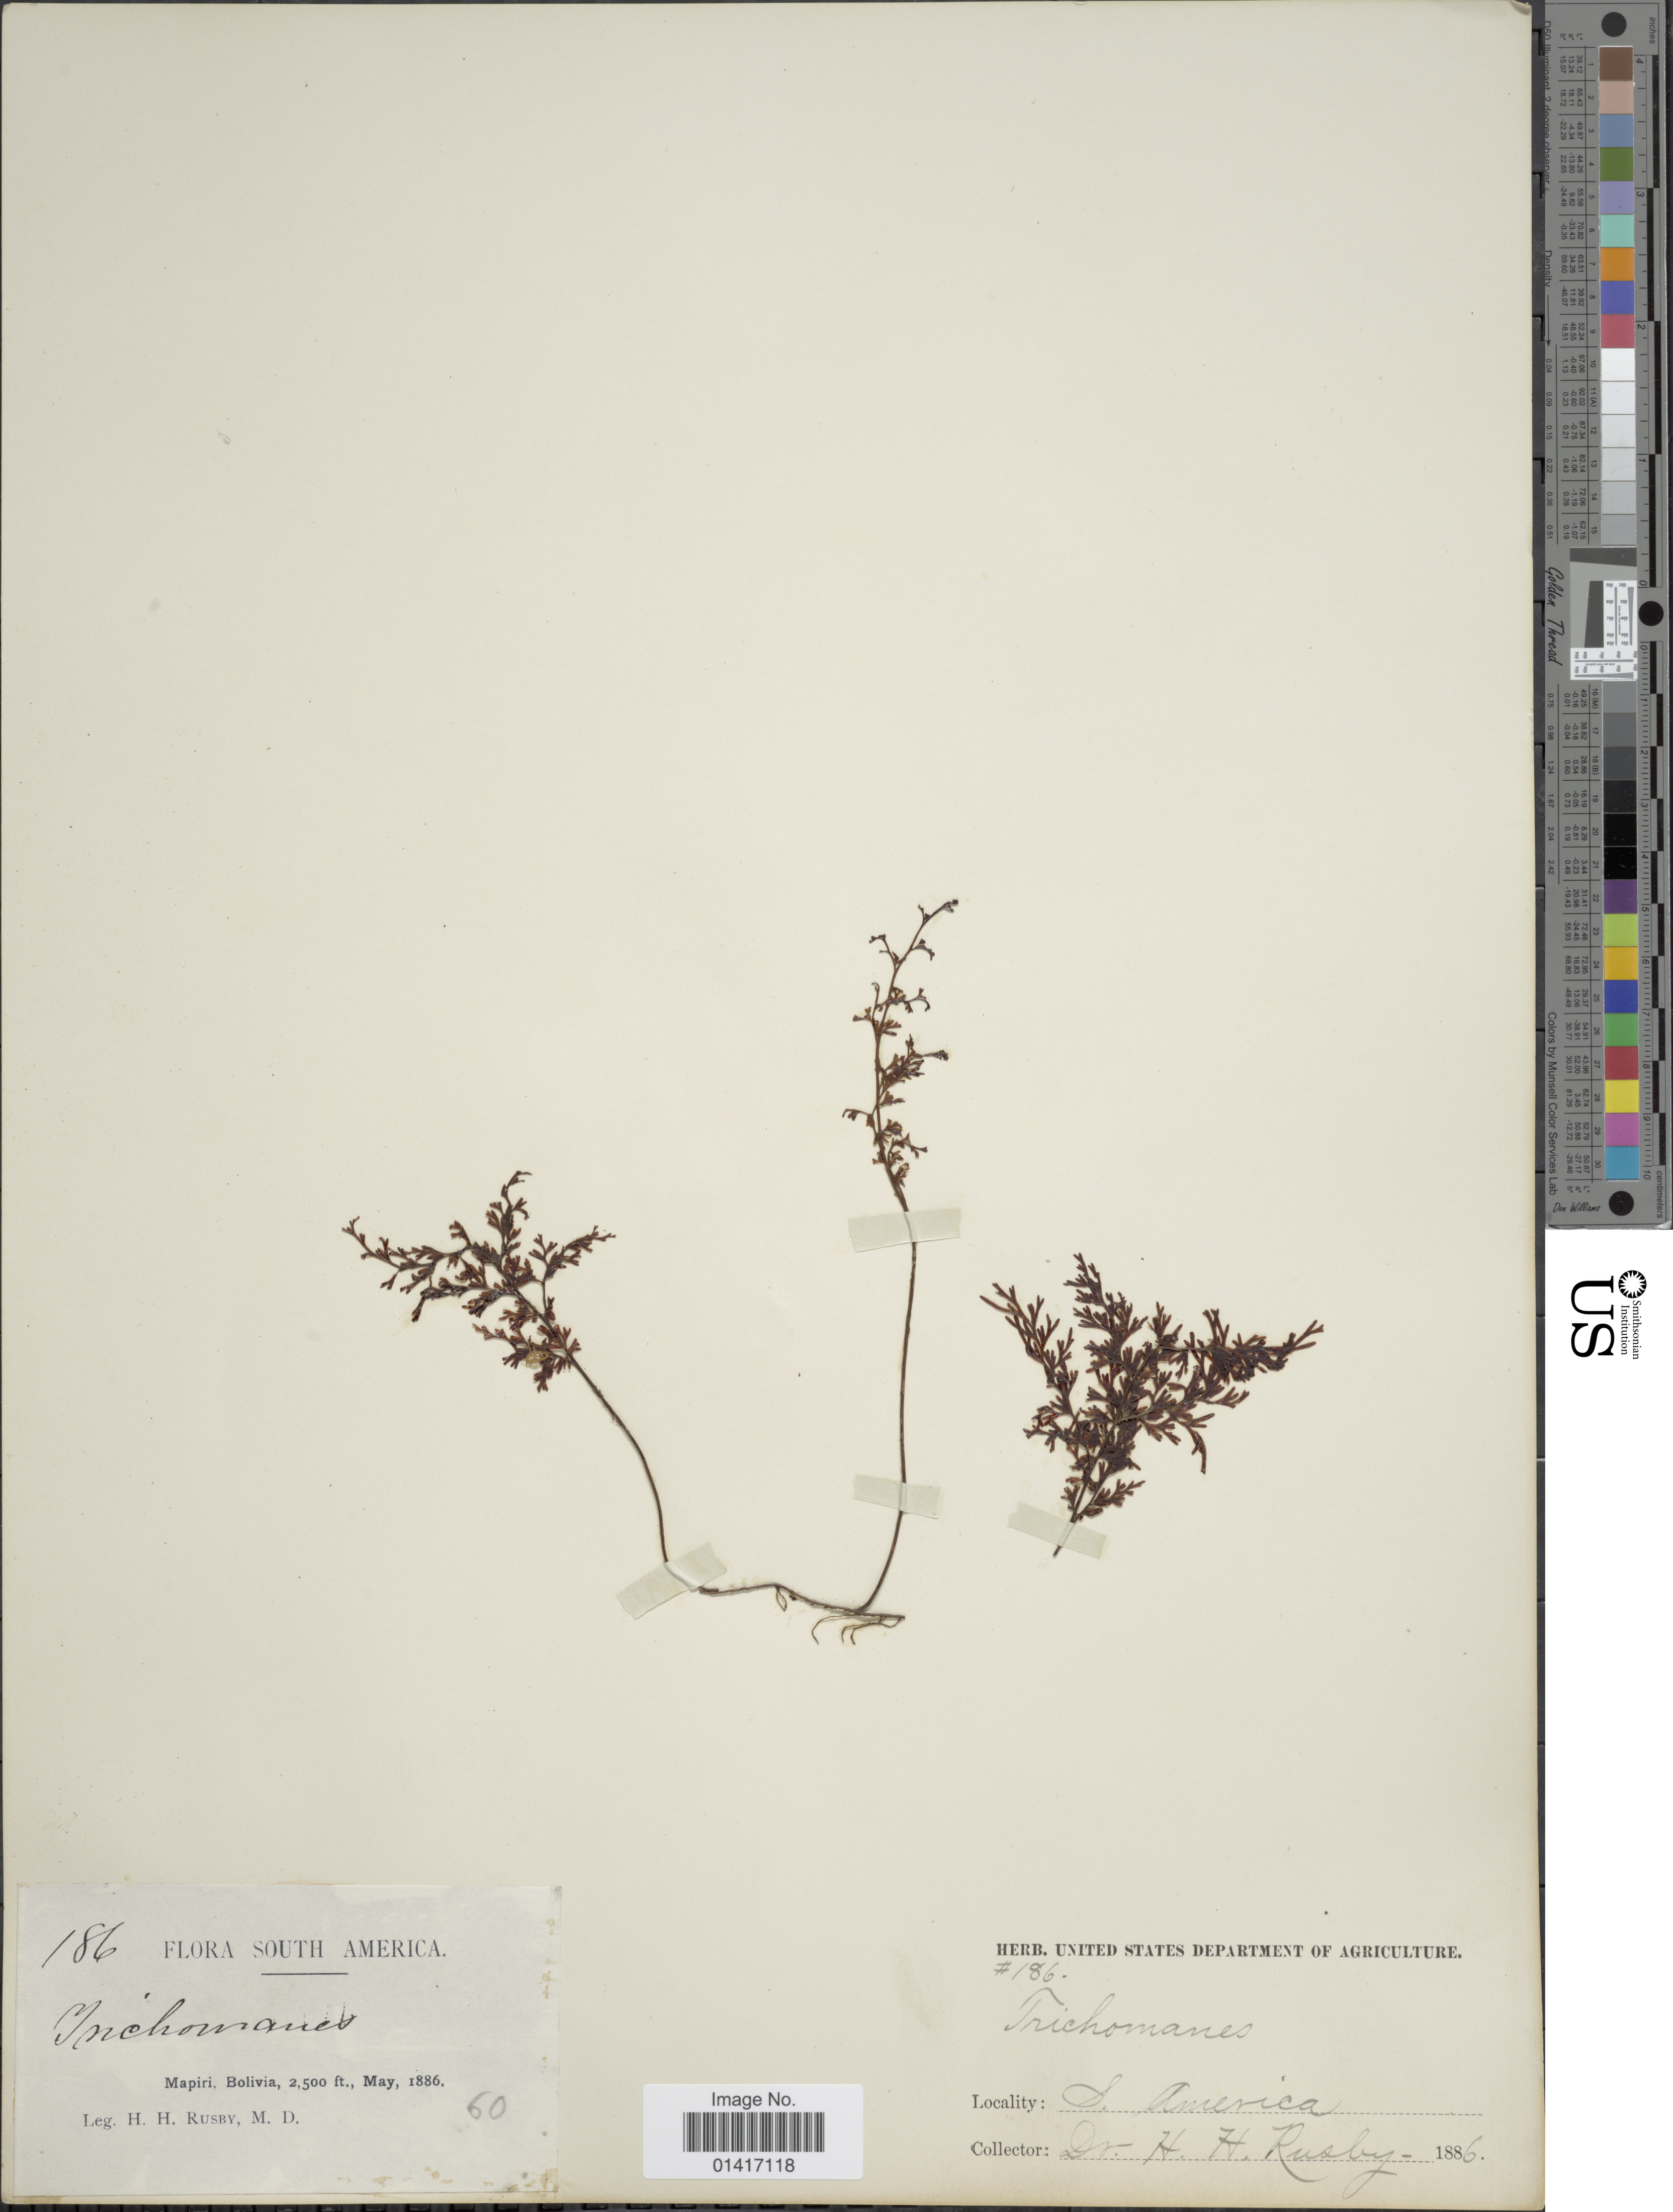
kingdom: Plantae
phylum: Tracheophyta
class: Polypodiopsida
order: Hymenophyllales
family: Hymenophyllaceae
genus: Hymenophyllum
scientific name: Hymenophyllum trichomanoides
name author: Bosch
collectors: H. H. Rusby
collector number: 186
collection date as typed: May, 1886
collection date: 1886-05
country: Bolivia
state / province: La Páz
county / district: Larecaja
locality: Mapiri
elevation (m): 762